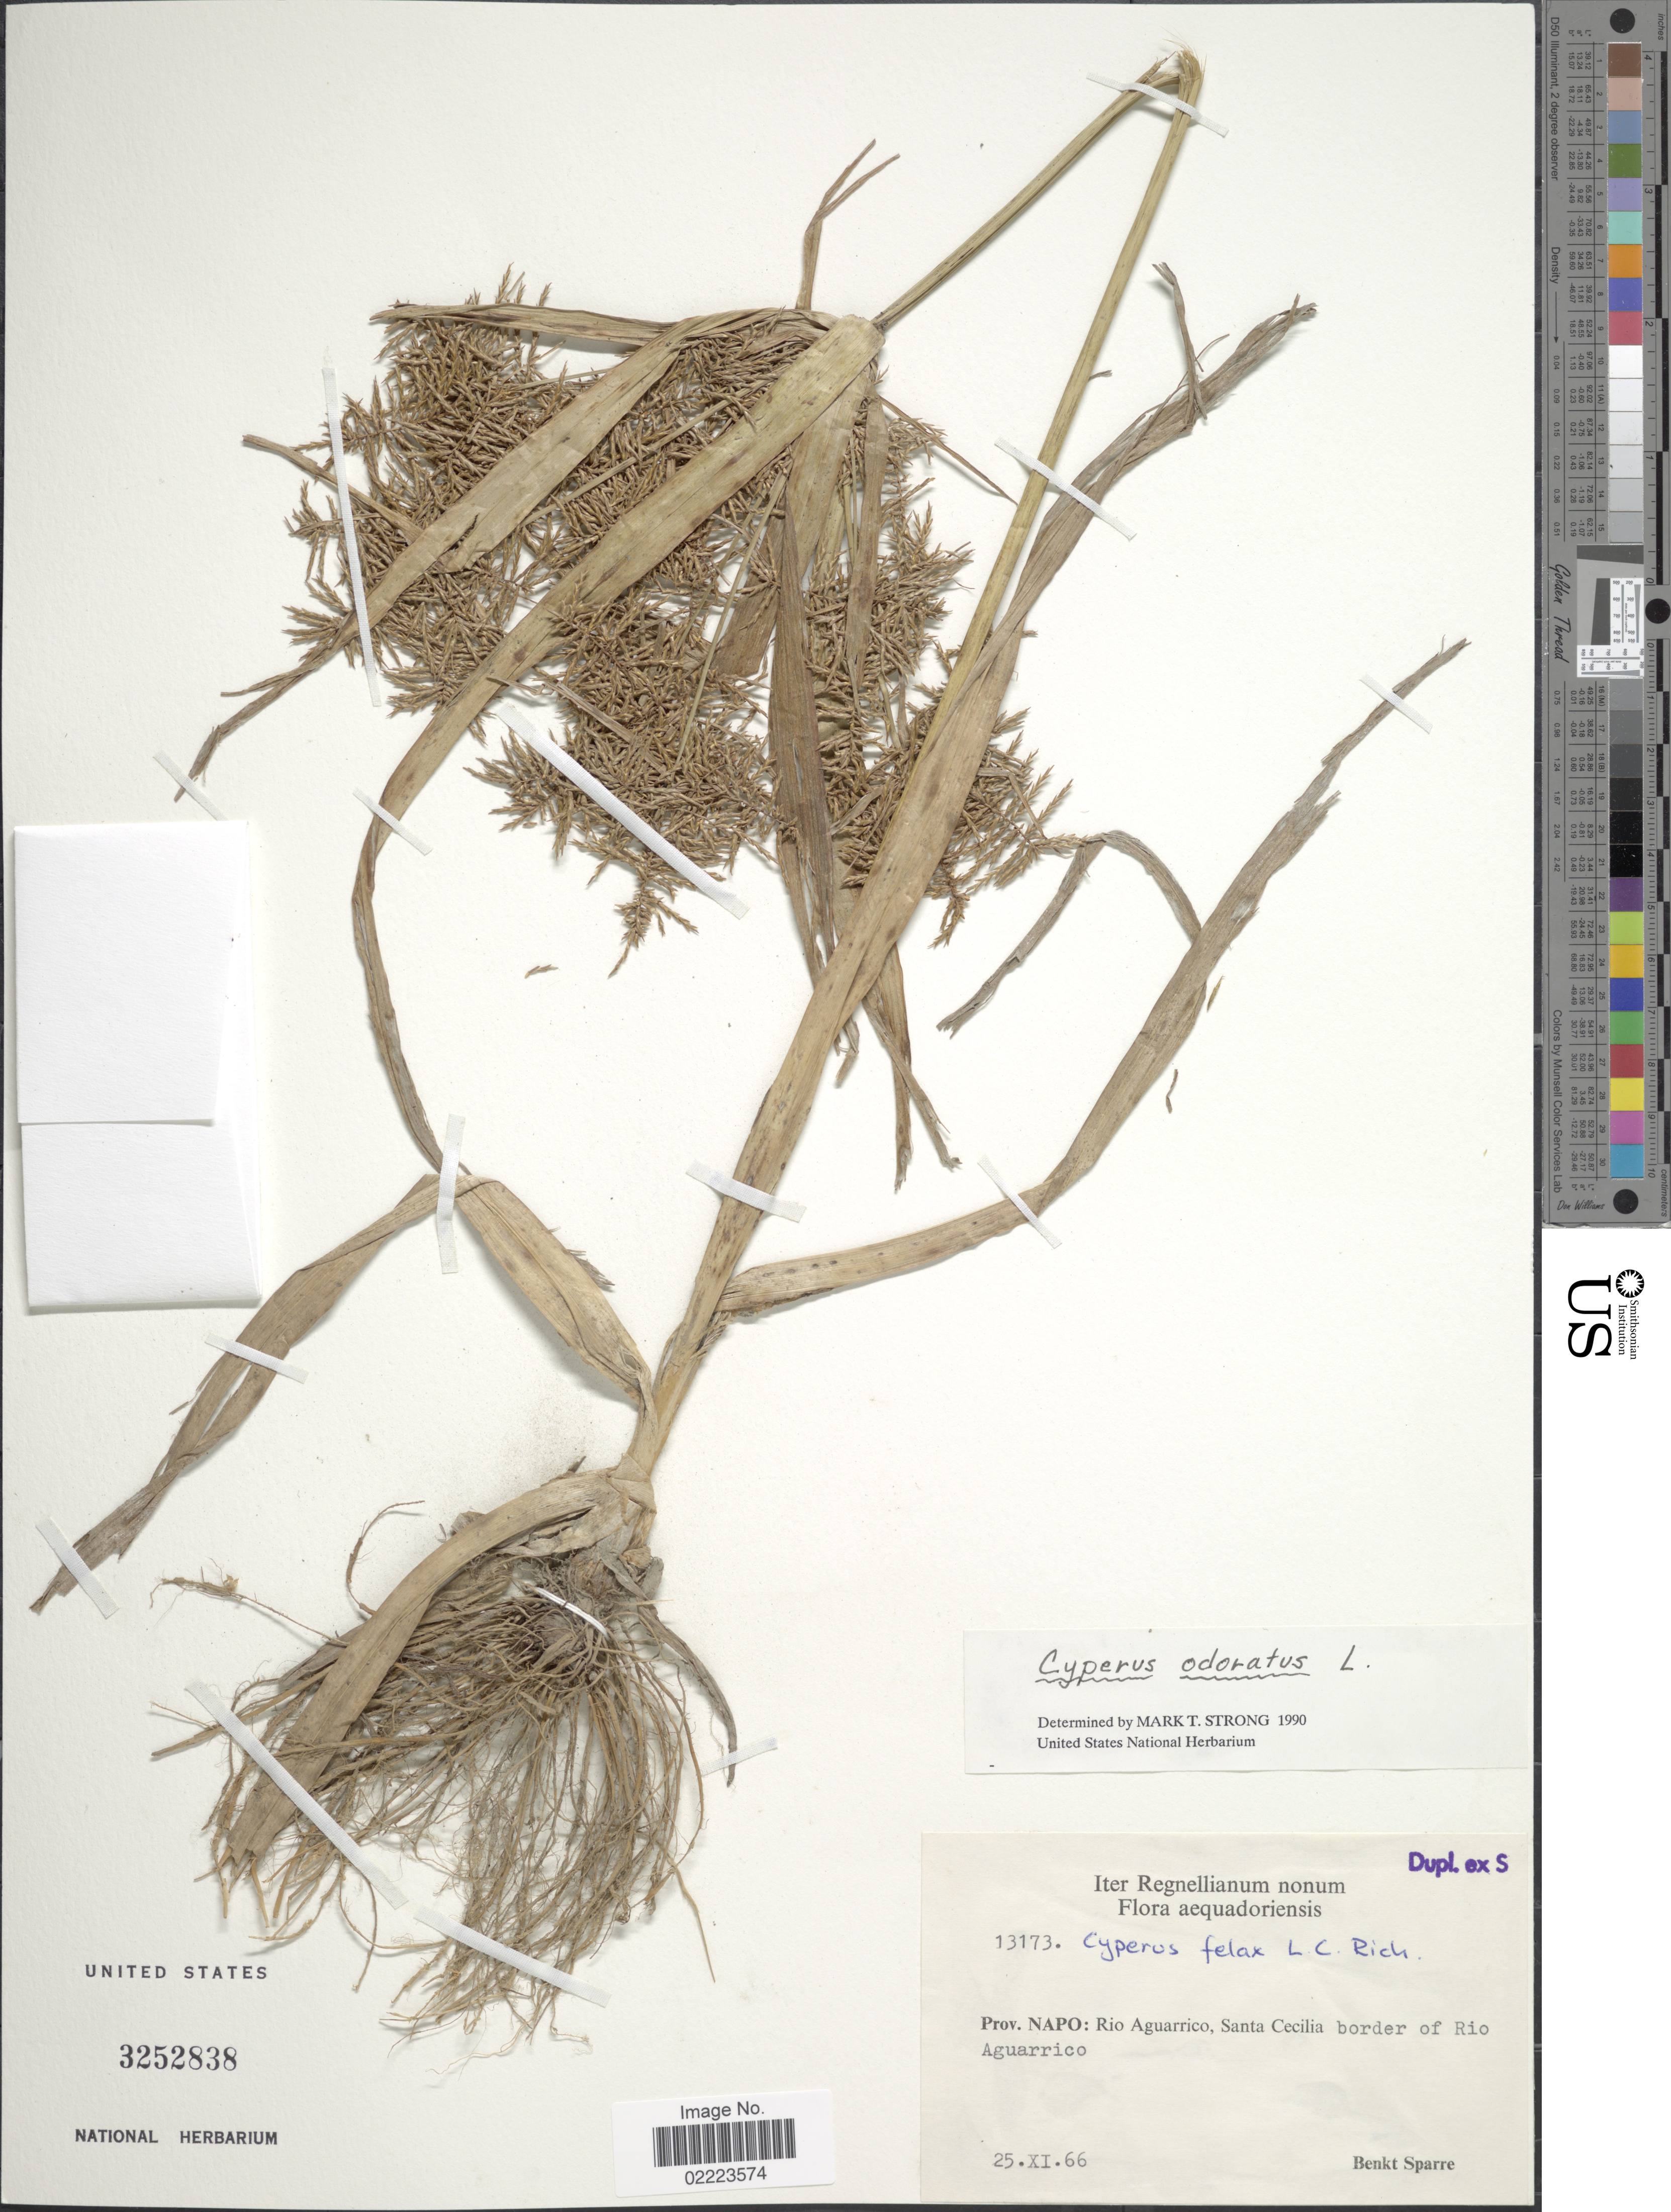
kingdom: Plantae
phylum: Tracheophyta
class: Liliopsida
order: Poales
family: Cyperaceae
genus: Cyperus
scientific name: Cyperus odoratus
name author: L.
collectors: B. Sparre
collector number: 13173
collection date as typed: Transcribed d/m/y: 25/11/66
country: Ecuador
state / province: Napo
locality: Prov. Napo: Rio Aguarrico, Santa Cecilia border of Rio Aguarrico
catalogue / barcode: US 3252838